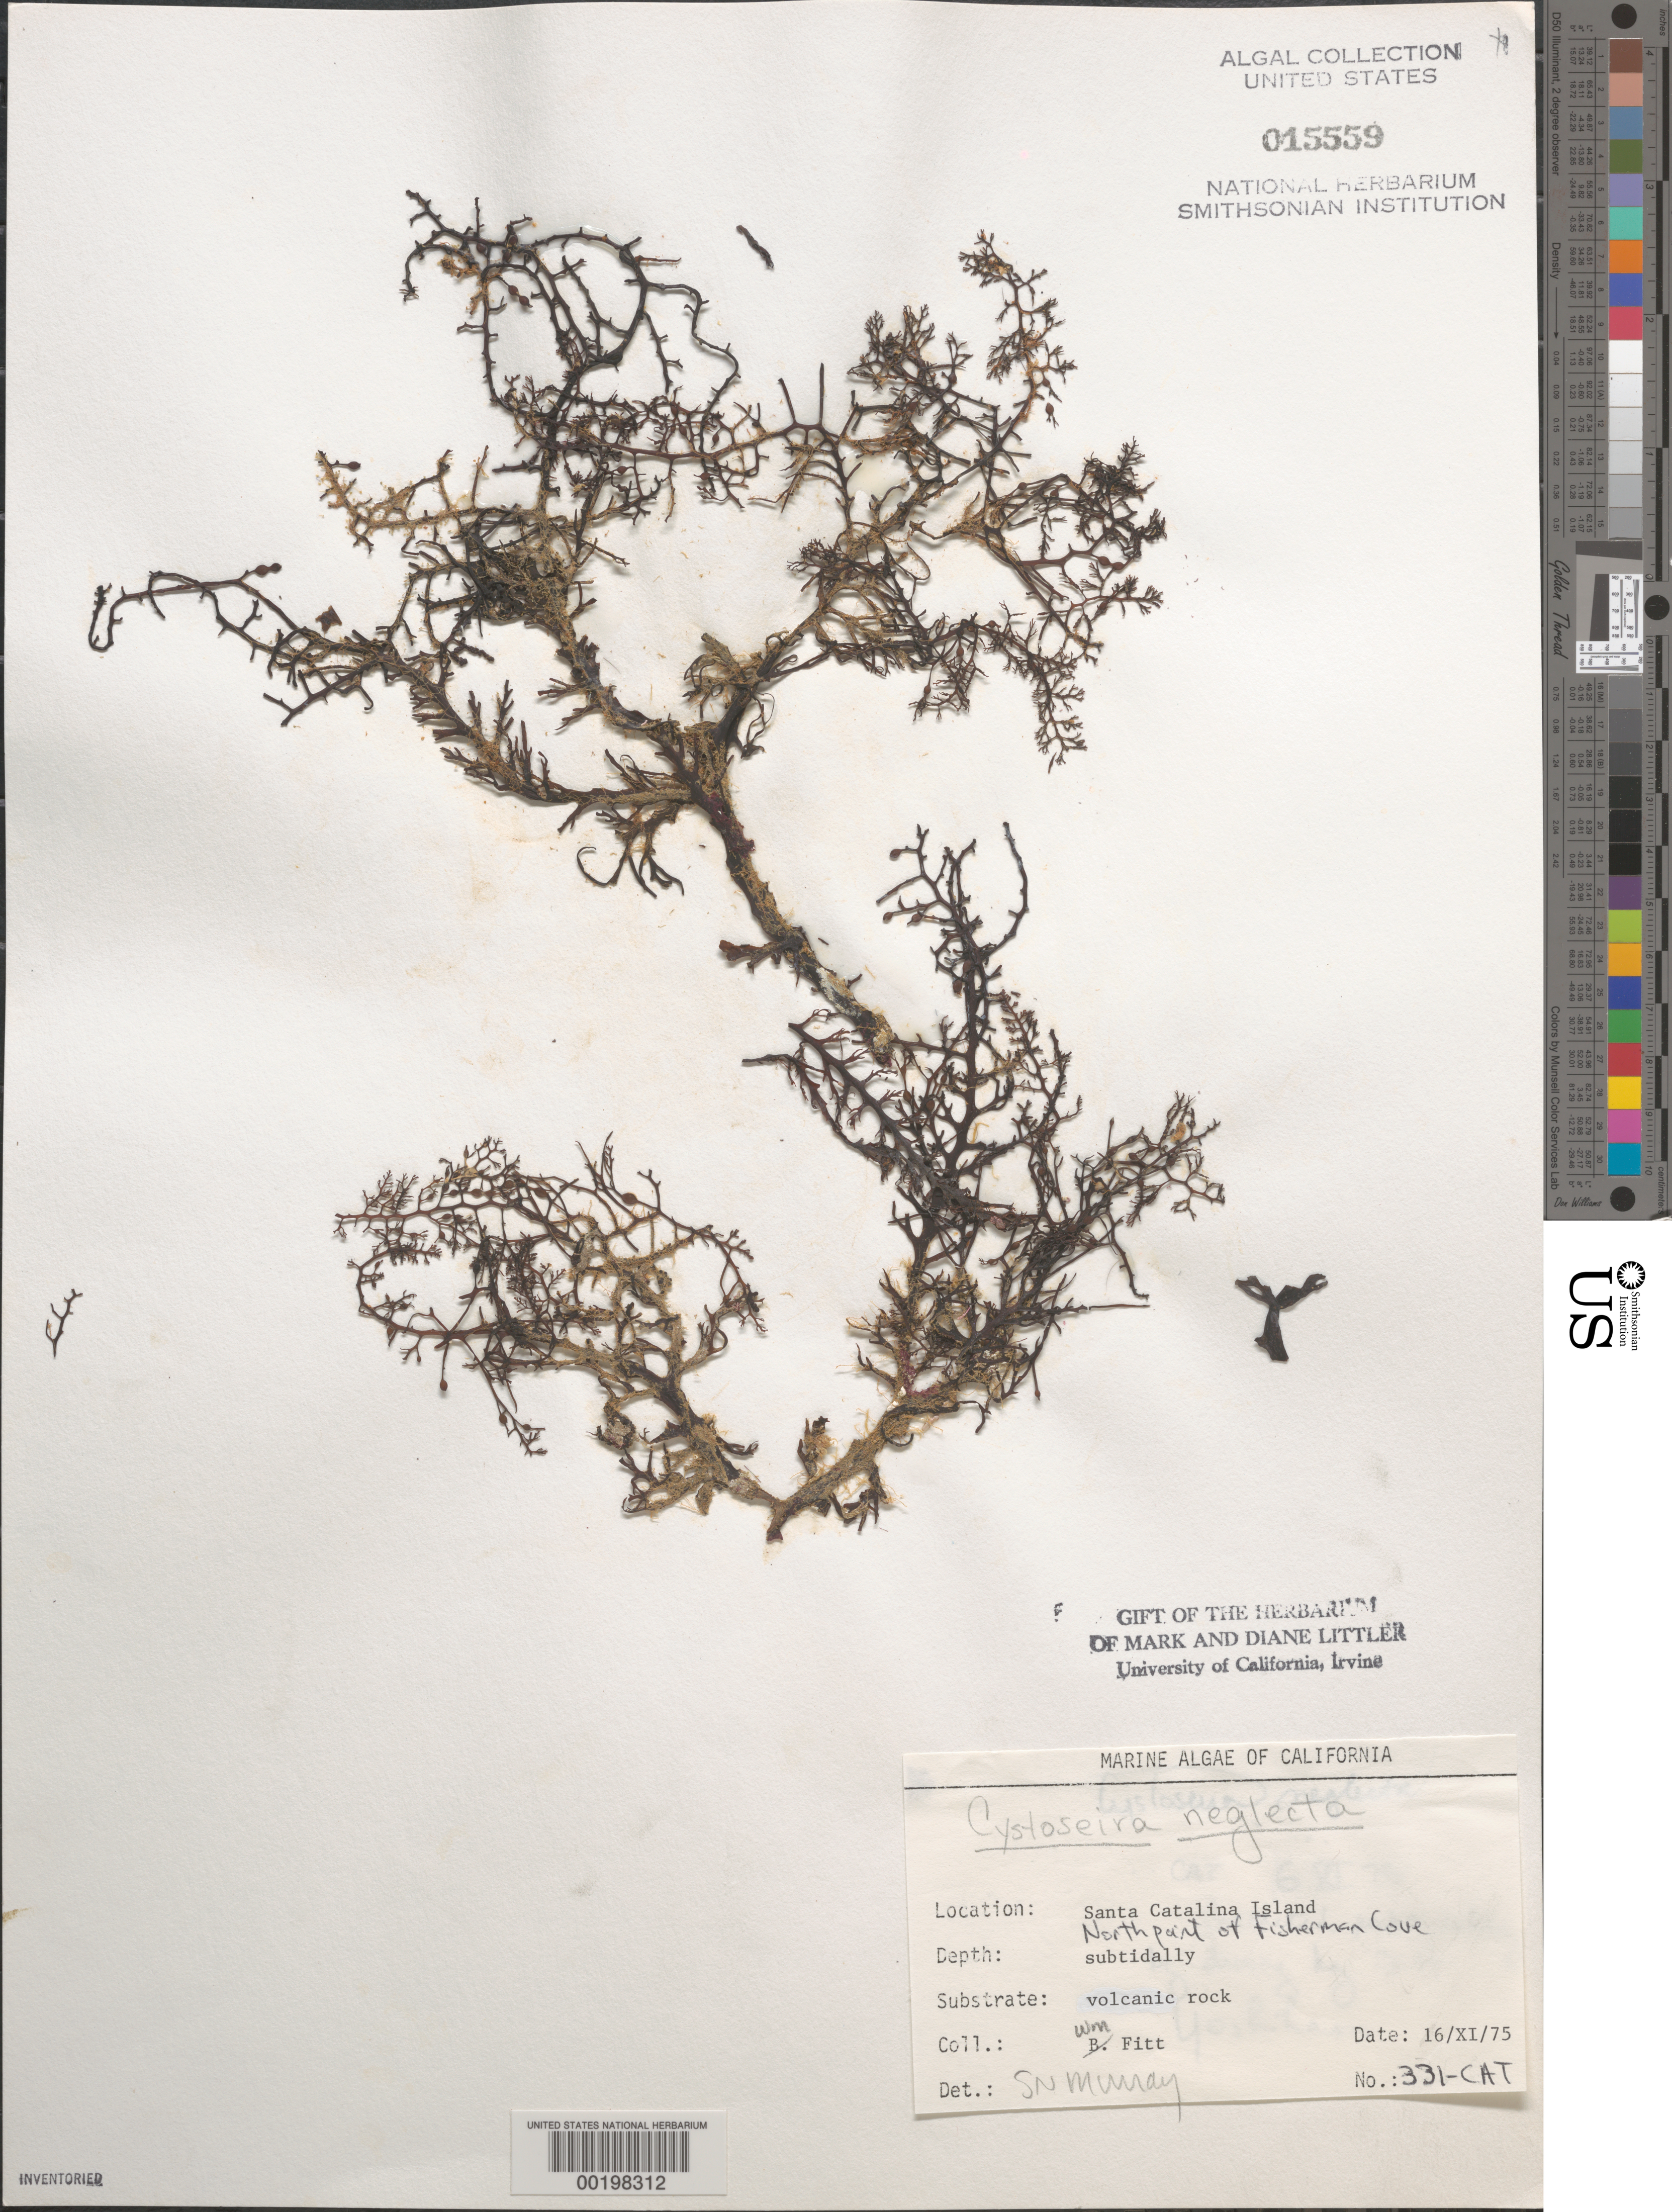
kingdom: Chromista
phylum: Ochrophyta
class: Phaeophyceae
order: Fucales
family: Sargassaceae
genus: Cystoseira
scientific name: Cystoseira neglecta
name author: Setch. & N.L. Gardner in N.L. Gardner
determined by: Murray, S. N.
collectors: W. Fitt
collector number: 331-cat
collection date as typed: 16 Nov 1975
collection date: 1975-11-16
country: United States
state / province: California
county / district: Los Angeles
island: Santa Catalina Island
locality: Fishermen Cove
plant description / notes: BLM-SOCALBIGHT Rocky Intertidal Survey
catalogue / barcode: US 15559